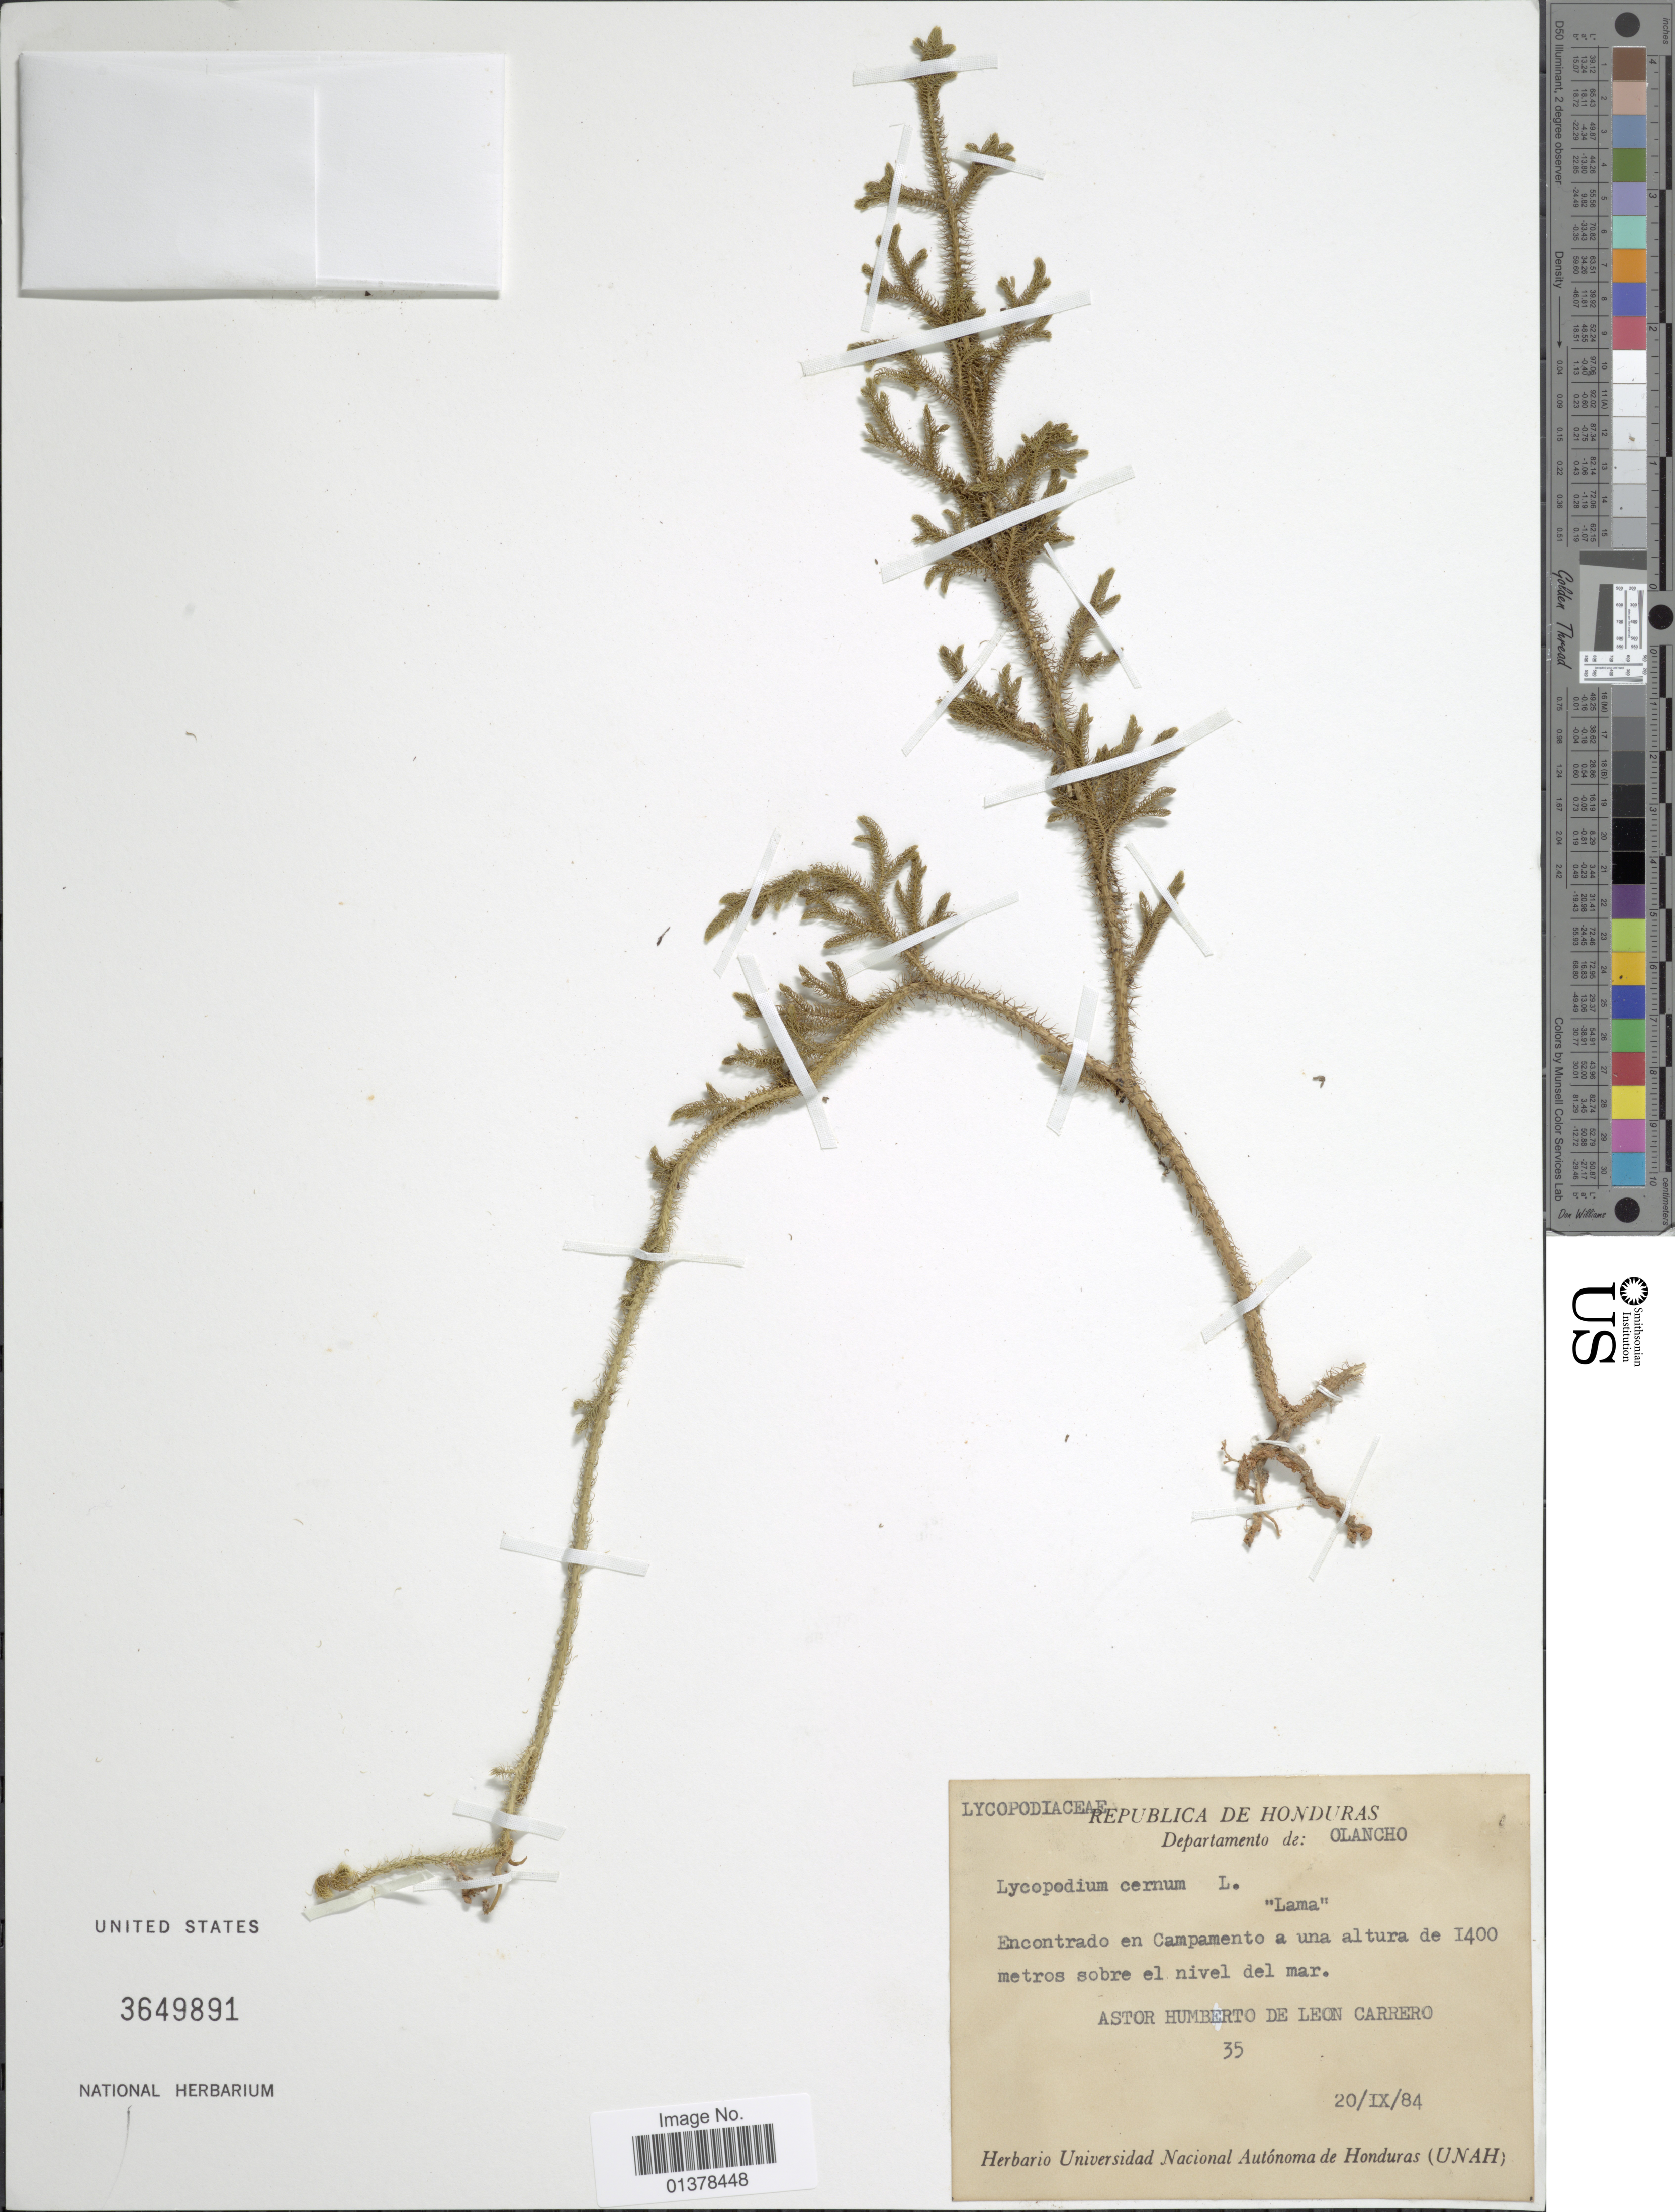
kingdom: Plantae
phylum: Tracheophyta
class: Lycopodiopsida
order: Lycopodiales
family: Lycopodiaceae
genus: Palhinhaea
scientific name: Palhinhaea cernua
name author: (L.) Vasc. & Franco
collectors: A. Leon Carrero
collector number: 35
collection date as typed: Transcribed d/m/y: 20/9/84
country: Honduras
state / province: Olancho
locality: Departamento de : Olancho, Encontrado en Campamento a una altura de 1400 metros sobre el nivel del mar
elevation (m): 1400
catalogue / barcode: US 3649891